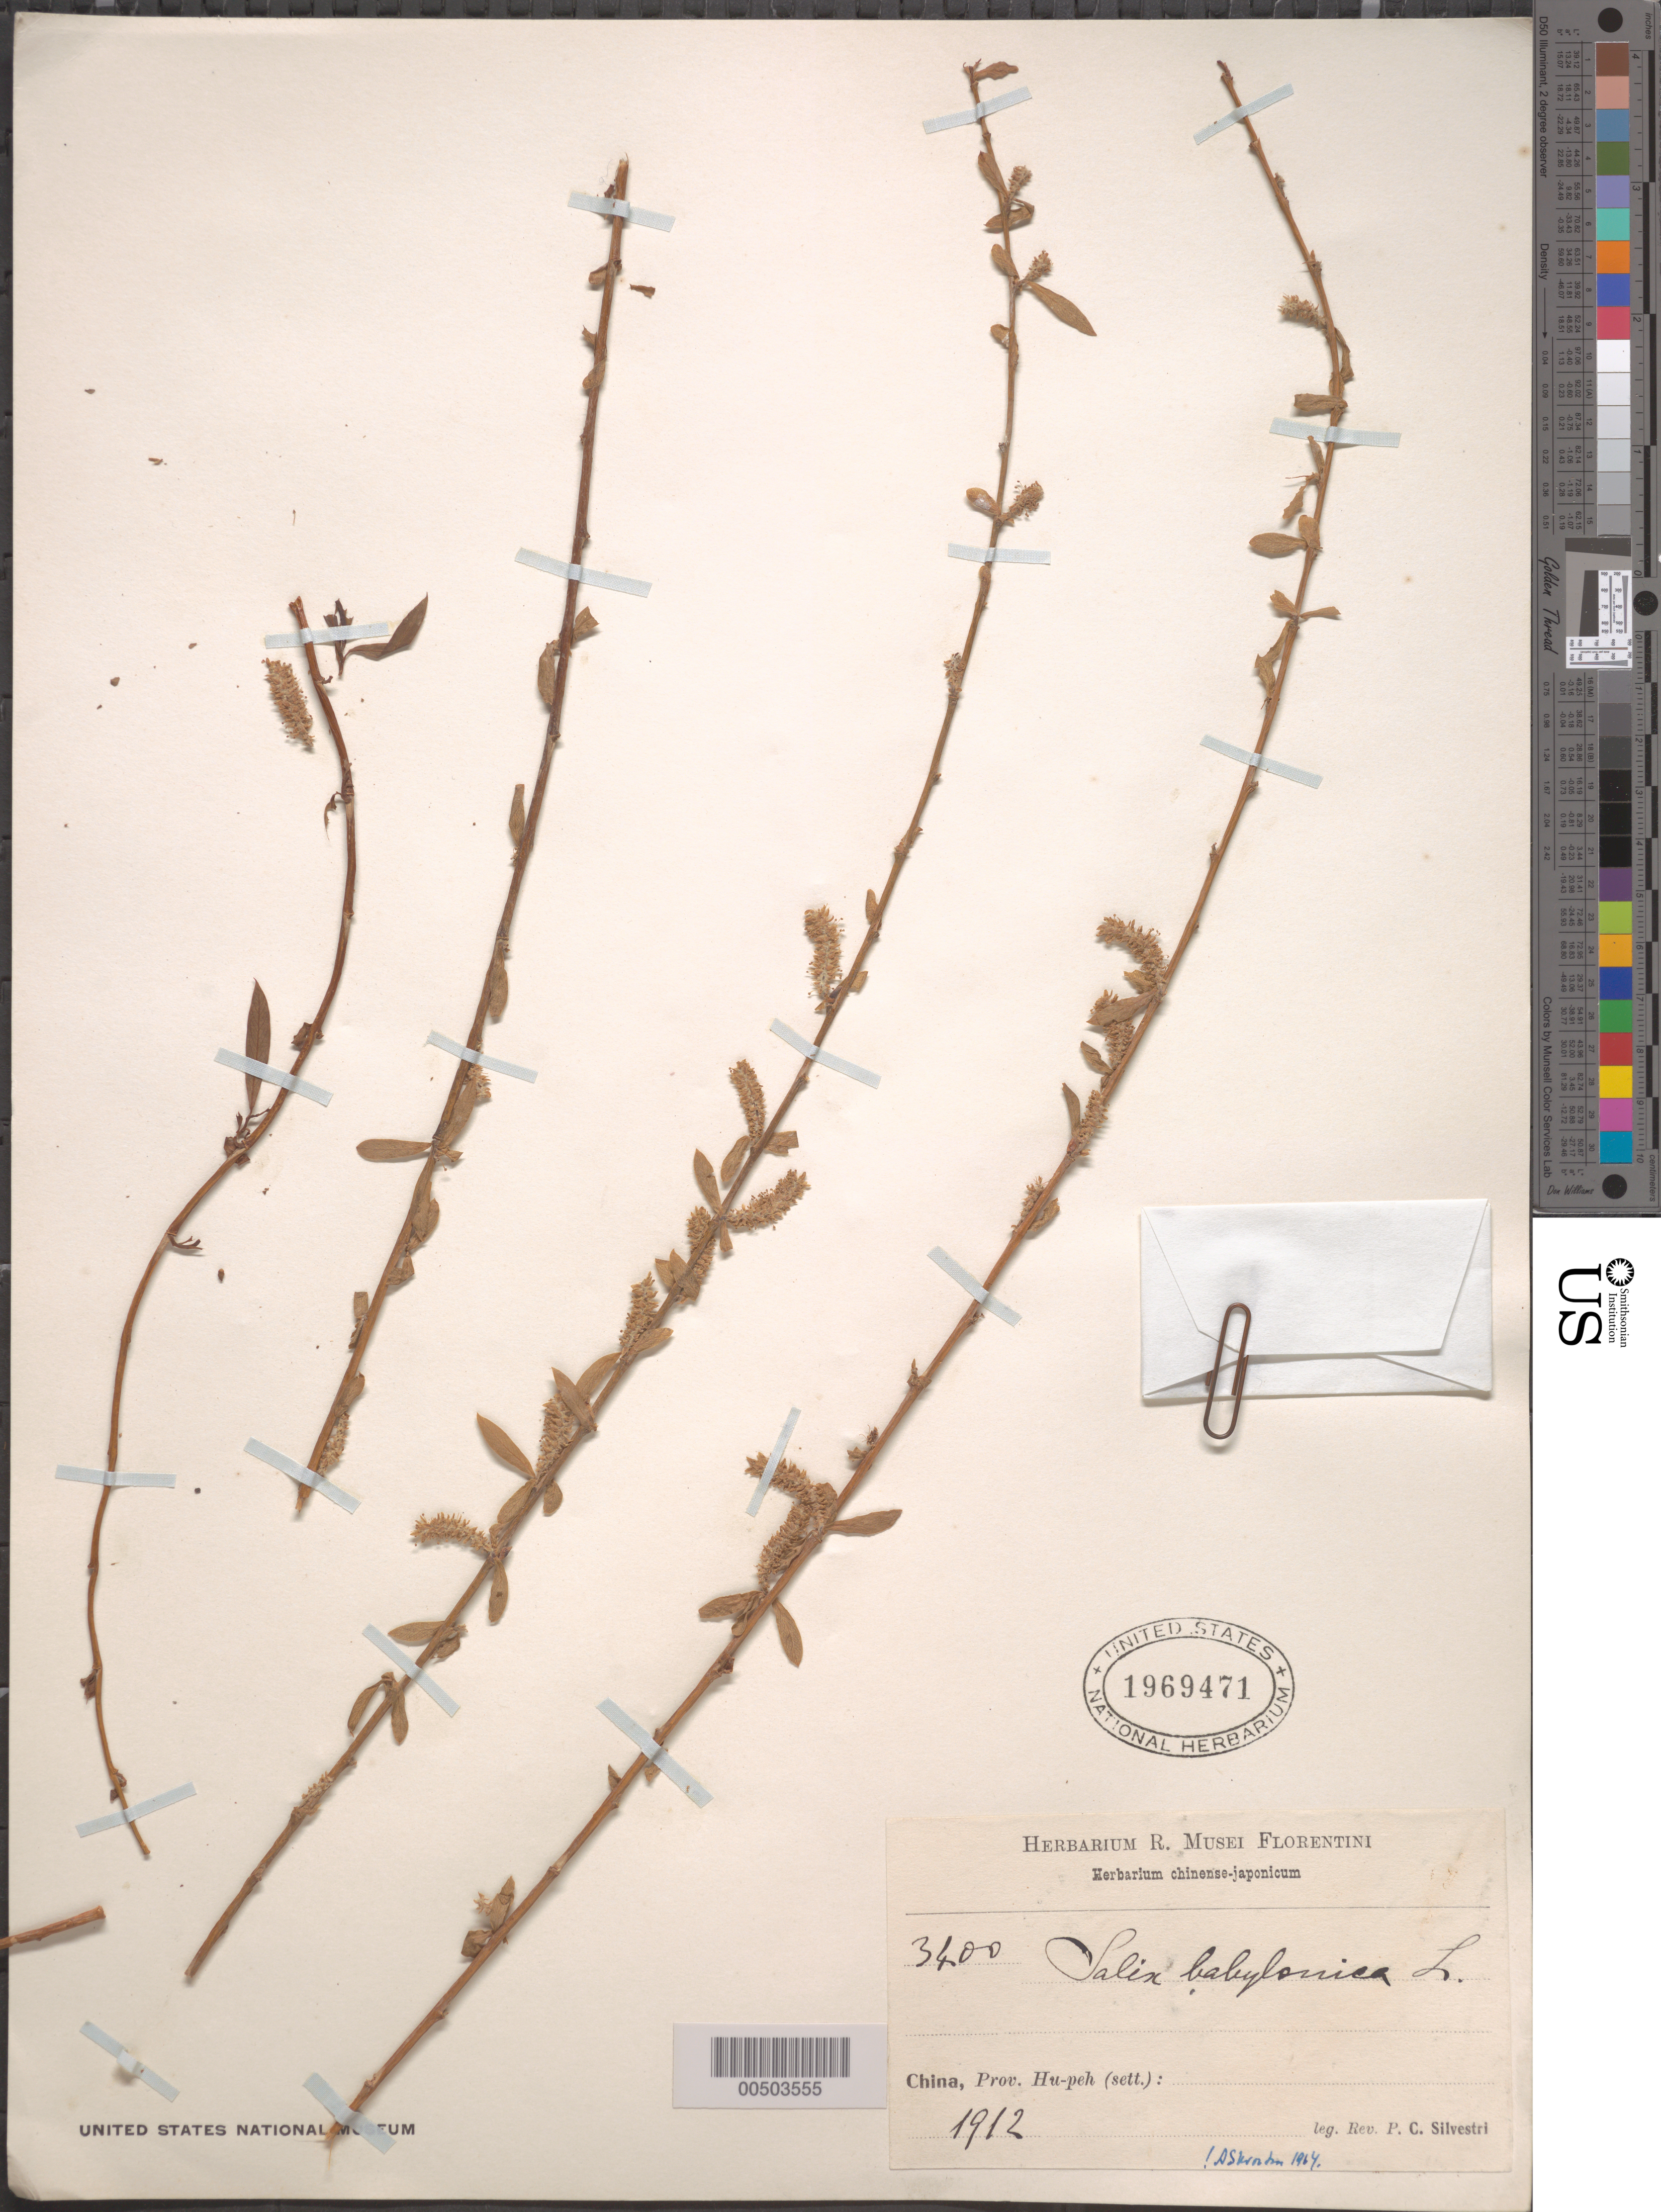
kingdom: Plantae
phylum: Tracheophyta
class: Magnoliopsida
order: Malpighiales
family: Salicaceae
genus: Salix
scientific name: Salix babylonica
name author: L.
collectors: P. Silvestri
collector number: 3400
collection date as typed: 1912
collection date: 1912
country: China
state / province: Hubei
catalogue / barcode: US 1969471